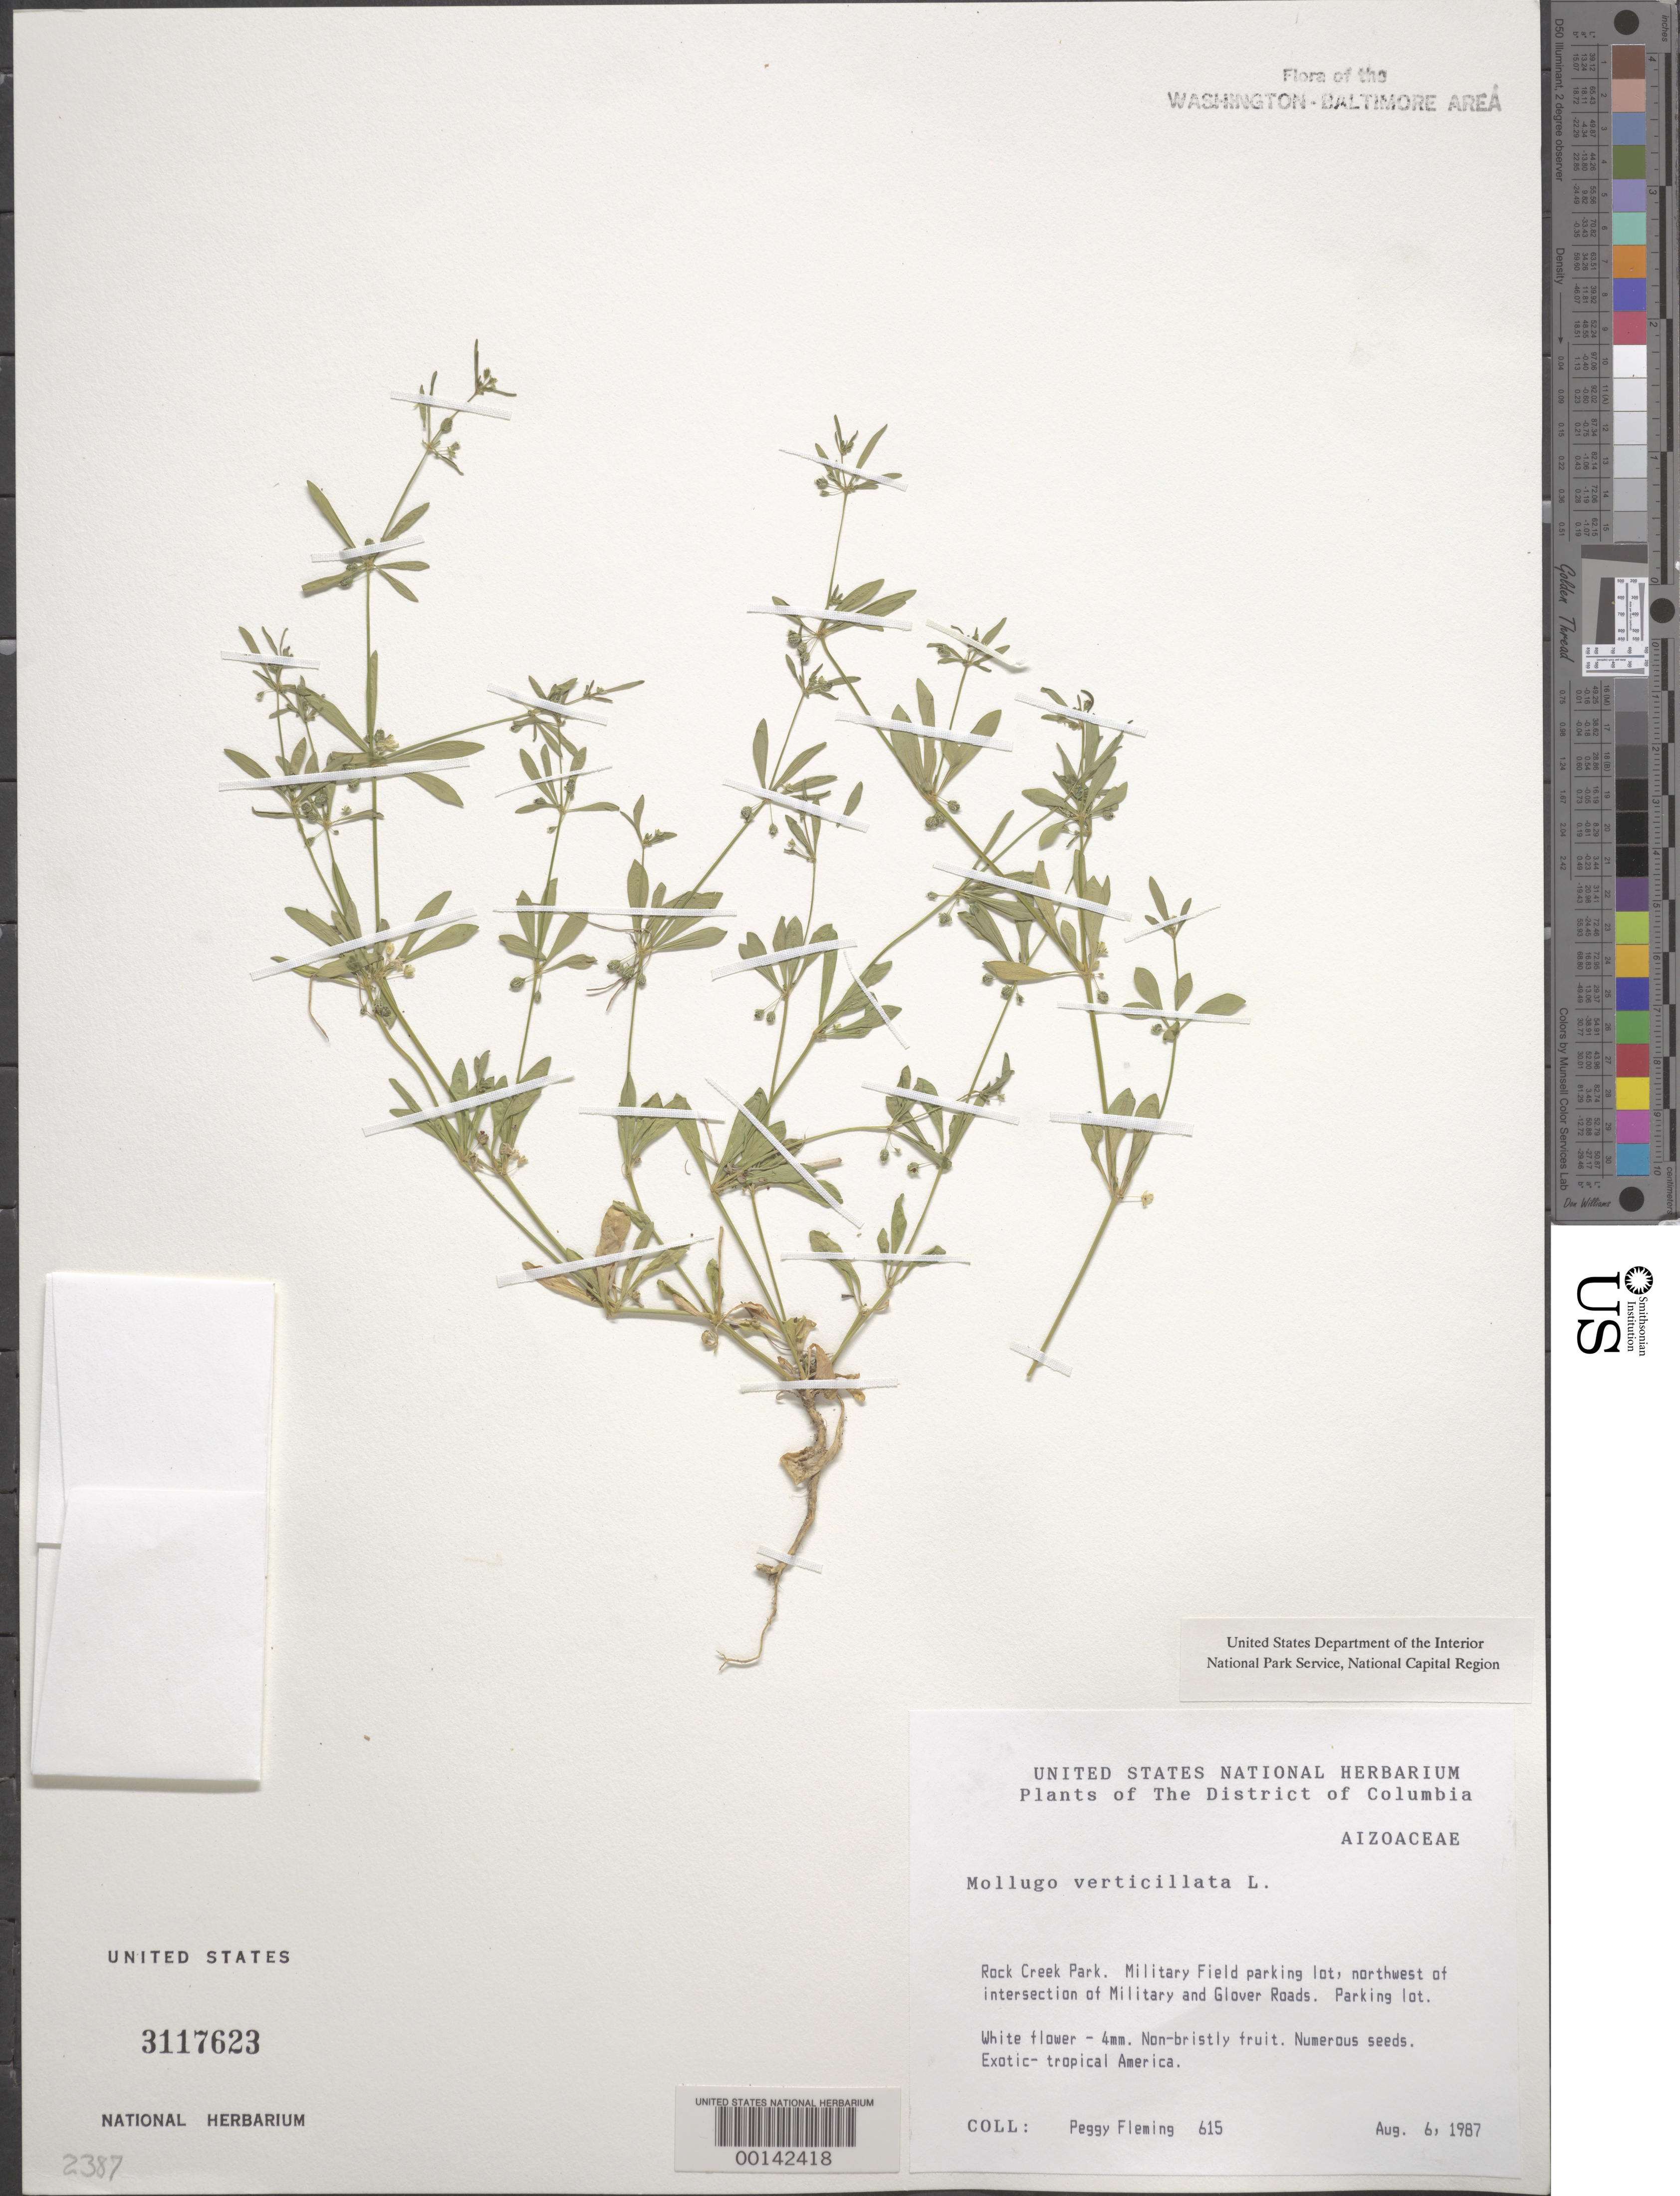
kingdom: Plantae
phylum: Tracheophyta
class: Magnoliopsida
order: Caryophyllales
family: Molluginaceae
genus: Mollugo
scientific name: Mollugo verticillata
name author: L.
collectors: P. Fleming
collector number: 615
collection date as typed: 06 Aug 1987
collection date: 1987-08-06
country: United States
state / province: District of Columbia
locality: Rock Creek Park. Military field parking Lot, northwest of Intersection of Military and Glover Roads. Rock Creek Park & vicinity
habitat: Parking lot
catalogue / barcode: US 3117623